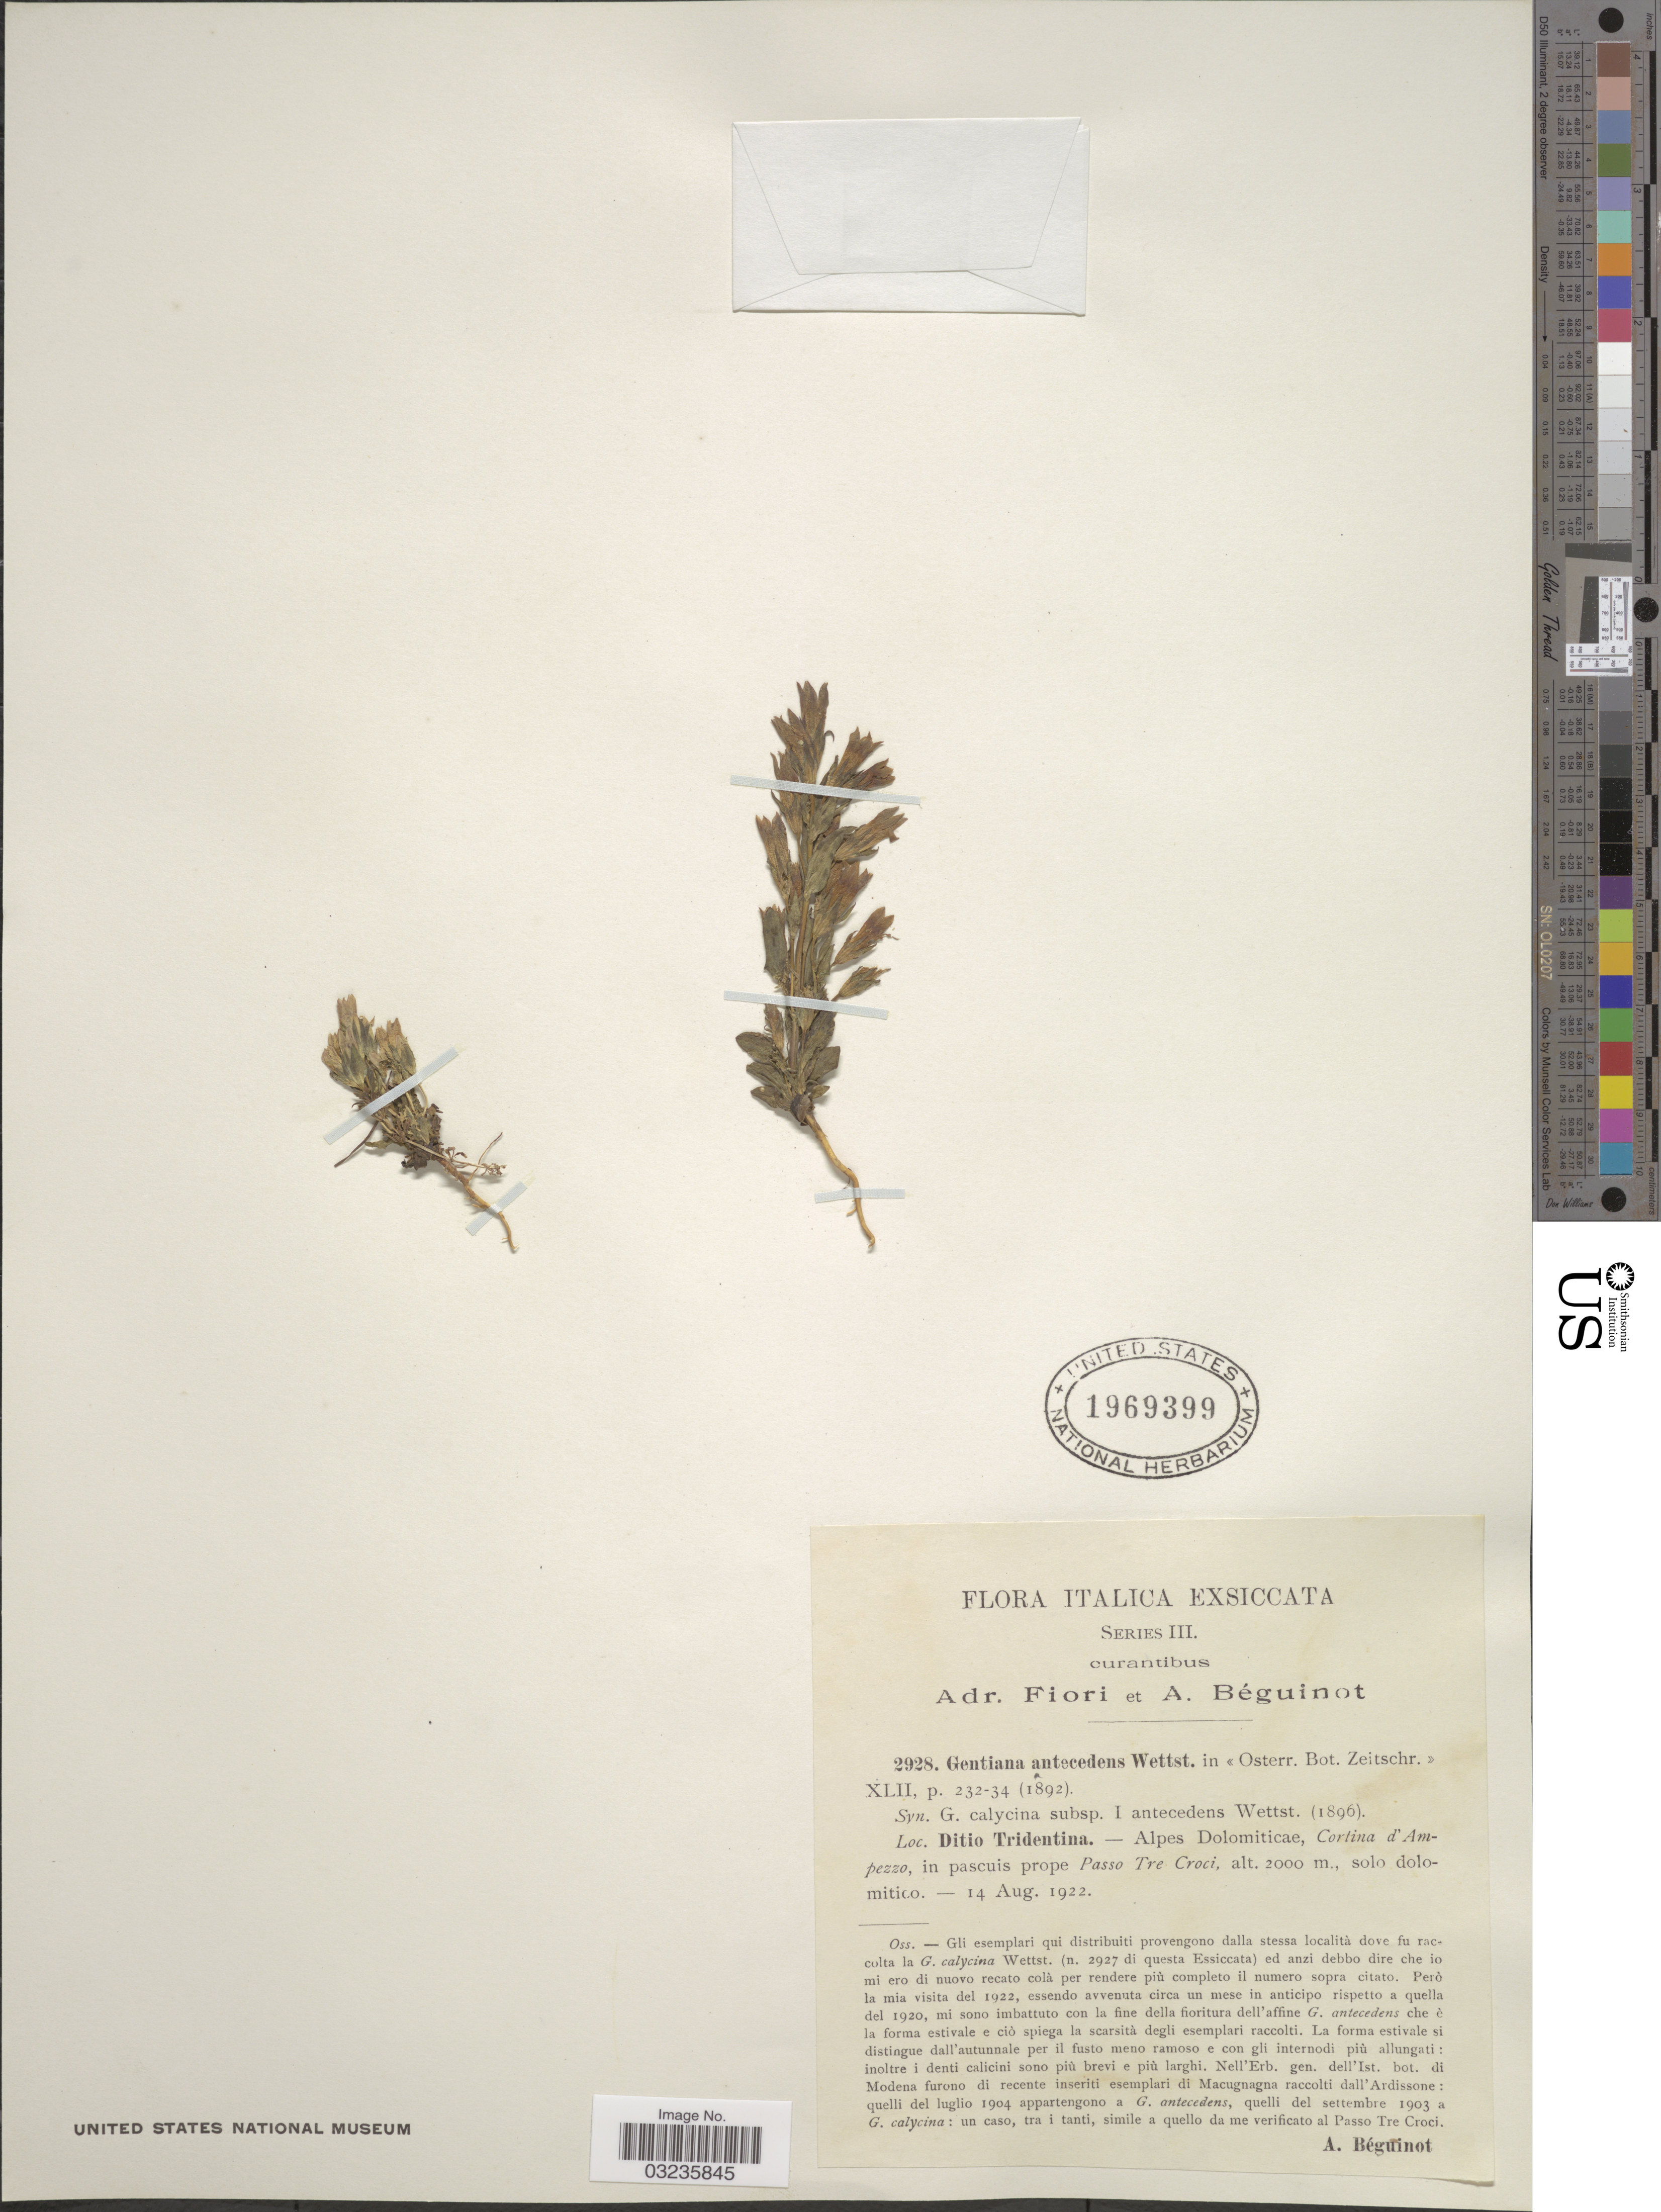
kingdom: Plantae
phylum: Tracheophyta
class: Magnoliopsida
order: Gentianales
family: Gentianaceae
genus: Gentiana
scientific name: Gentiana antecedens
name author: Wettst.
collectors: A. Béguinot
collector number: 2928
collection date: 1922-08-14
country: Italy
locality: Ditio Tridentia. - Alpes Dolomiticae, Cortina d'Ampezzo, in pascuis prope Passo Tre Croci.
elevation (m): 2000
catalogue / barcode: US 1969399